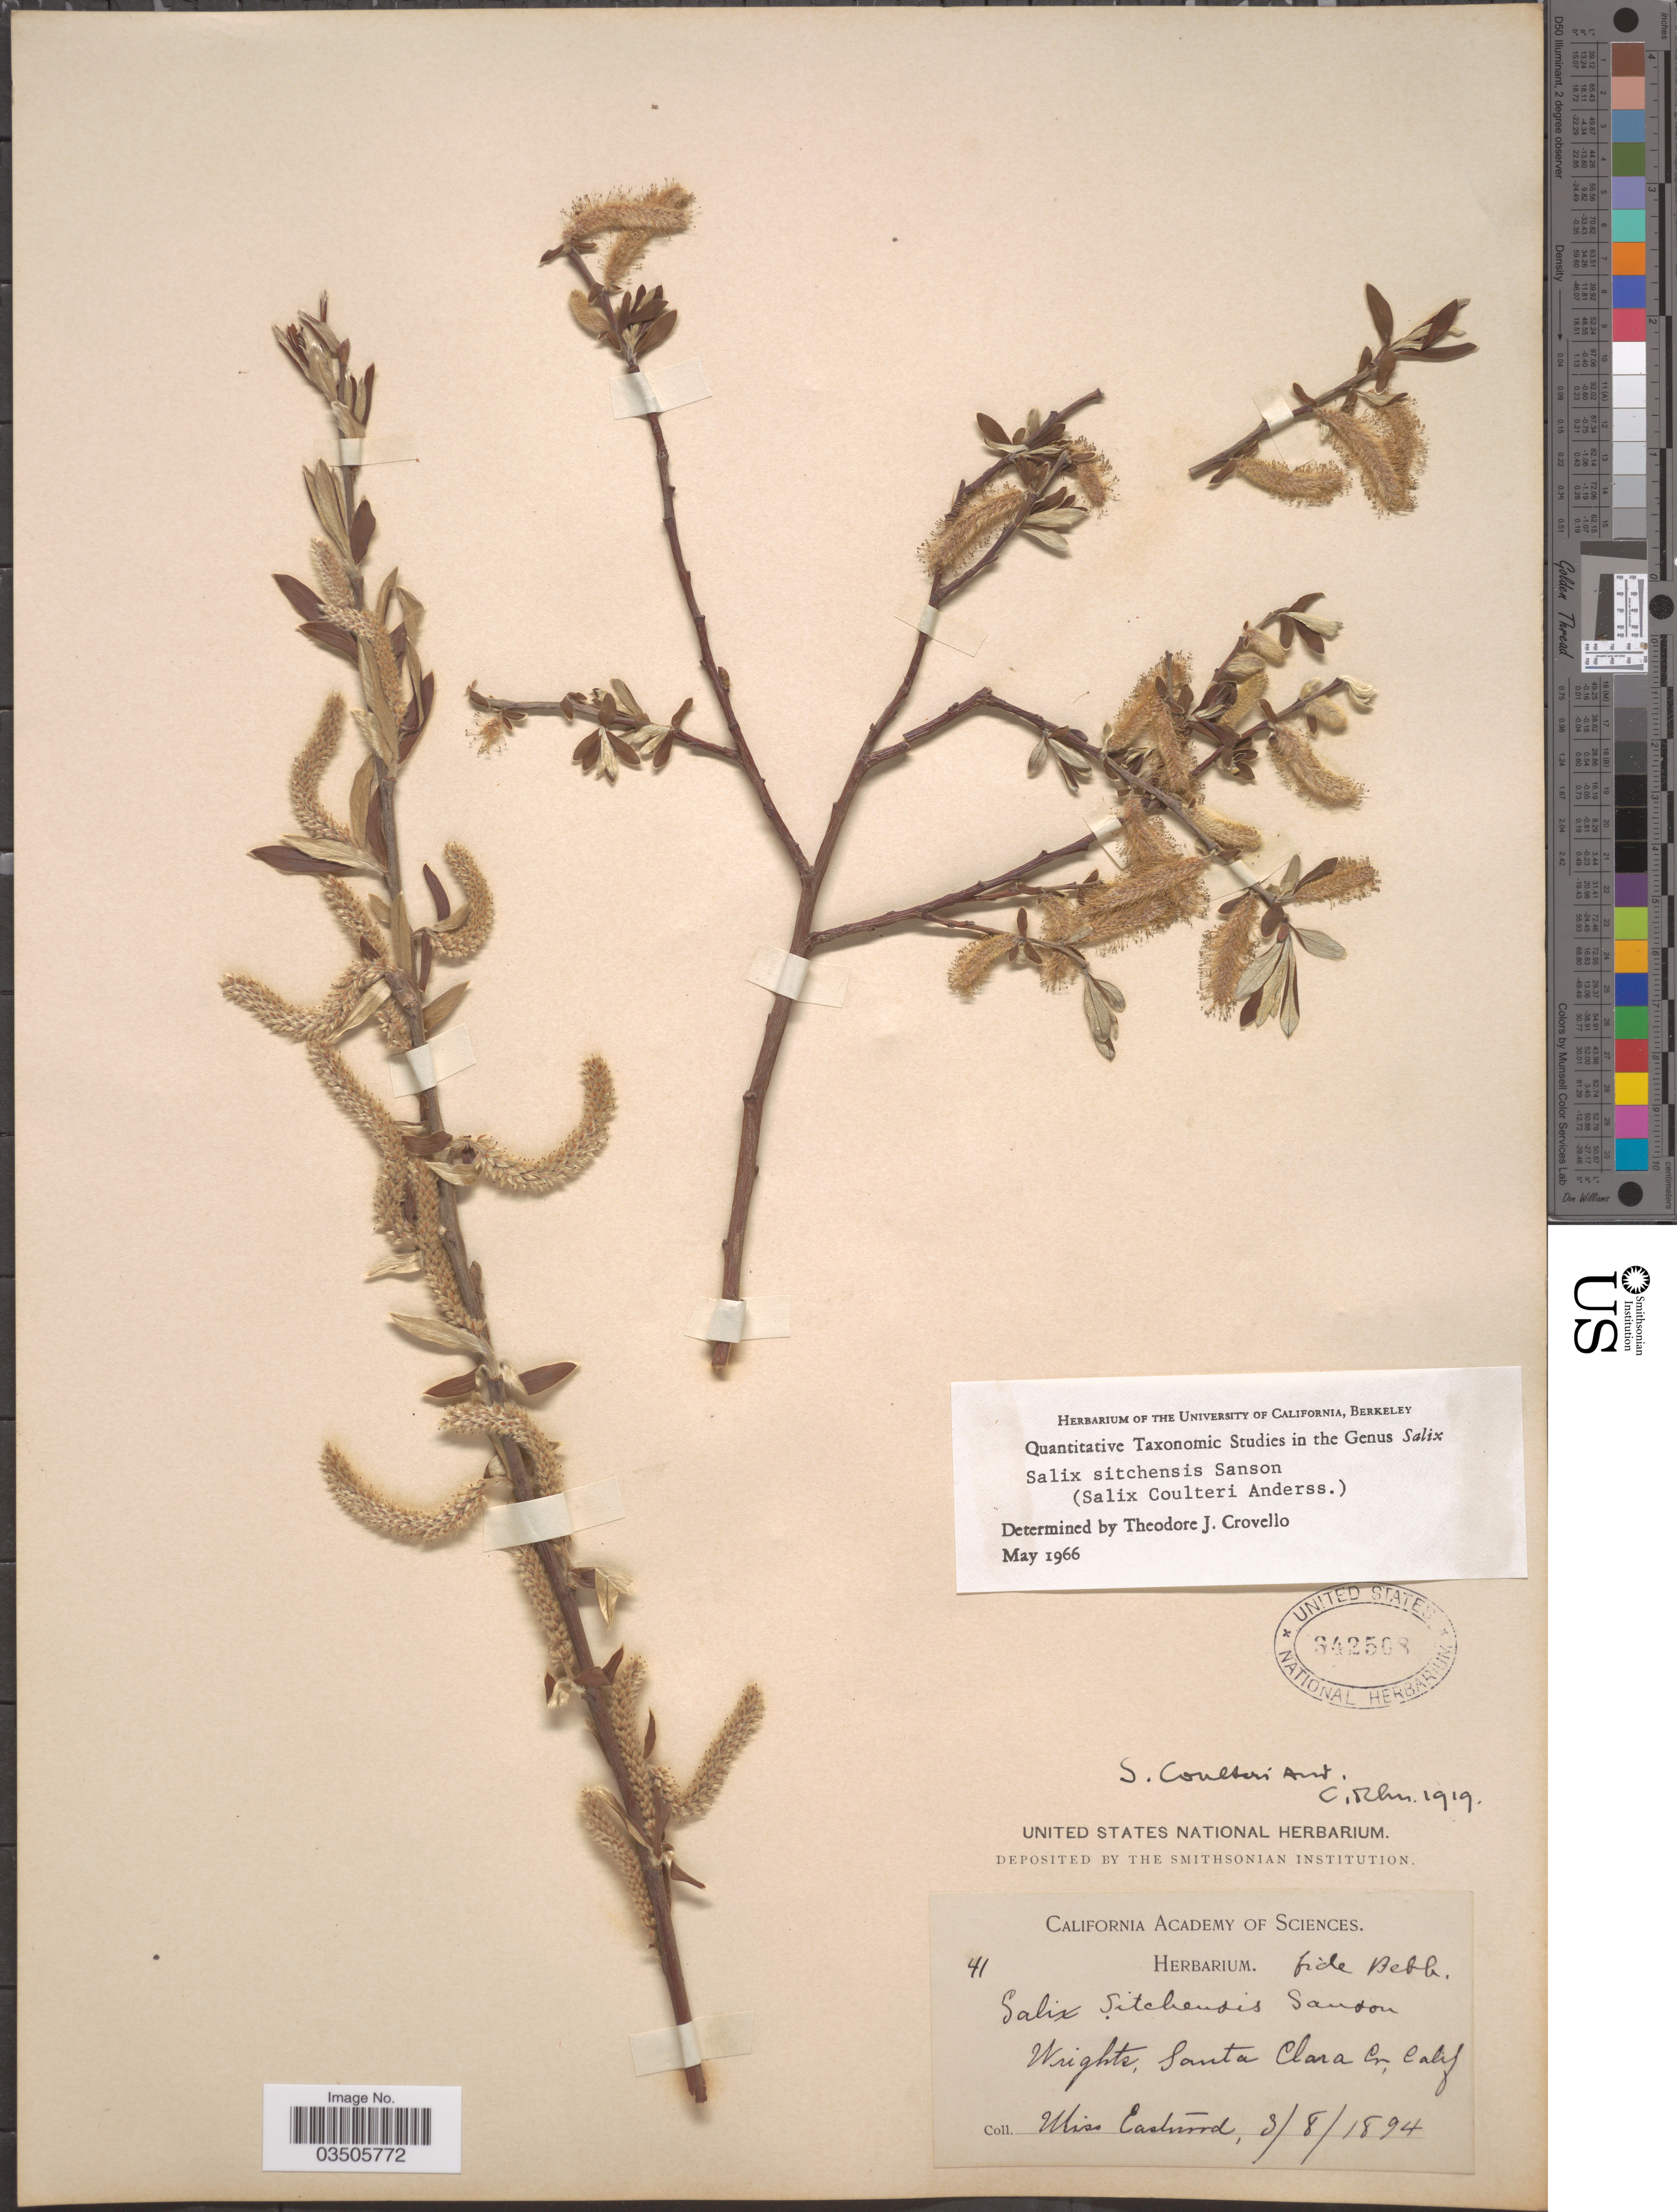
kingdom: Plantae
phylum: Tracheophyta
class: Magnoliopsida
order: Malpighiales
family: Salicaceae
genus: Salix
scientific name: Salix sitchensis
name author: Sanson ex Bong.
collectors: A. Eastwood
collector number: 41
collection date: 1894-03-08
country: United States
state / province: California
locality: Wrights, Santa Clara Cr.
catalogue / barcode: US 342508